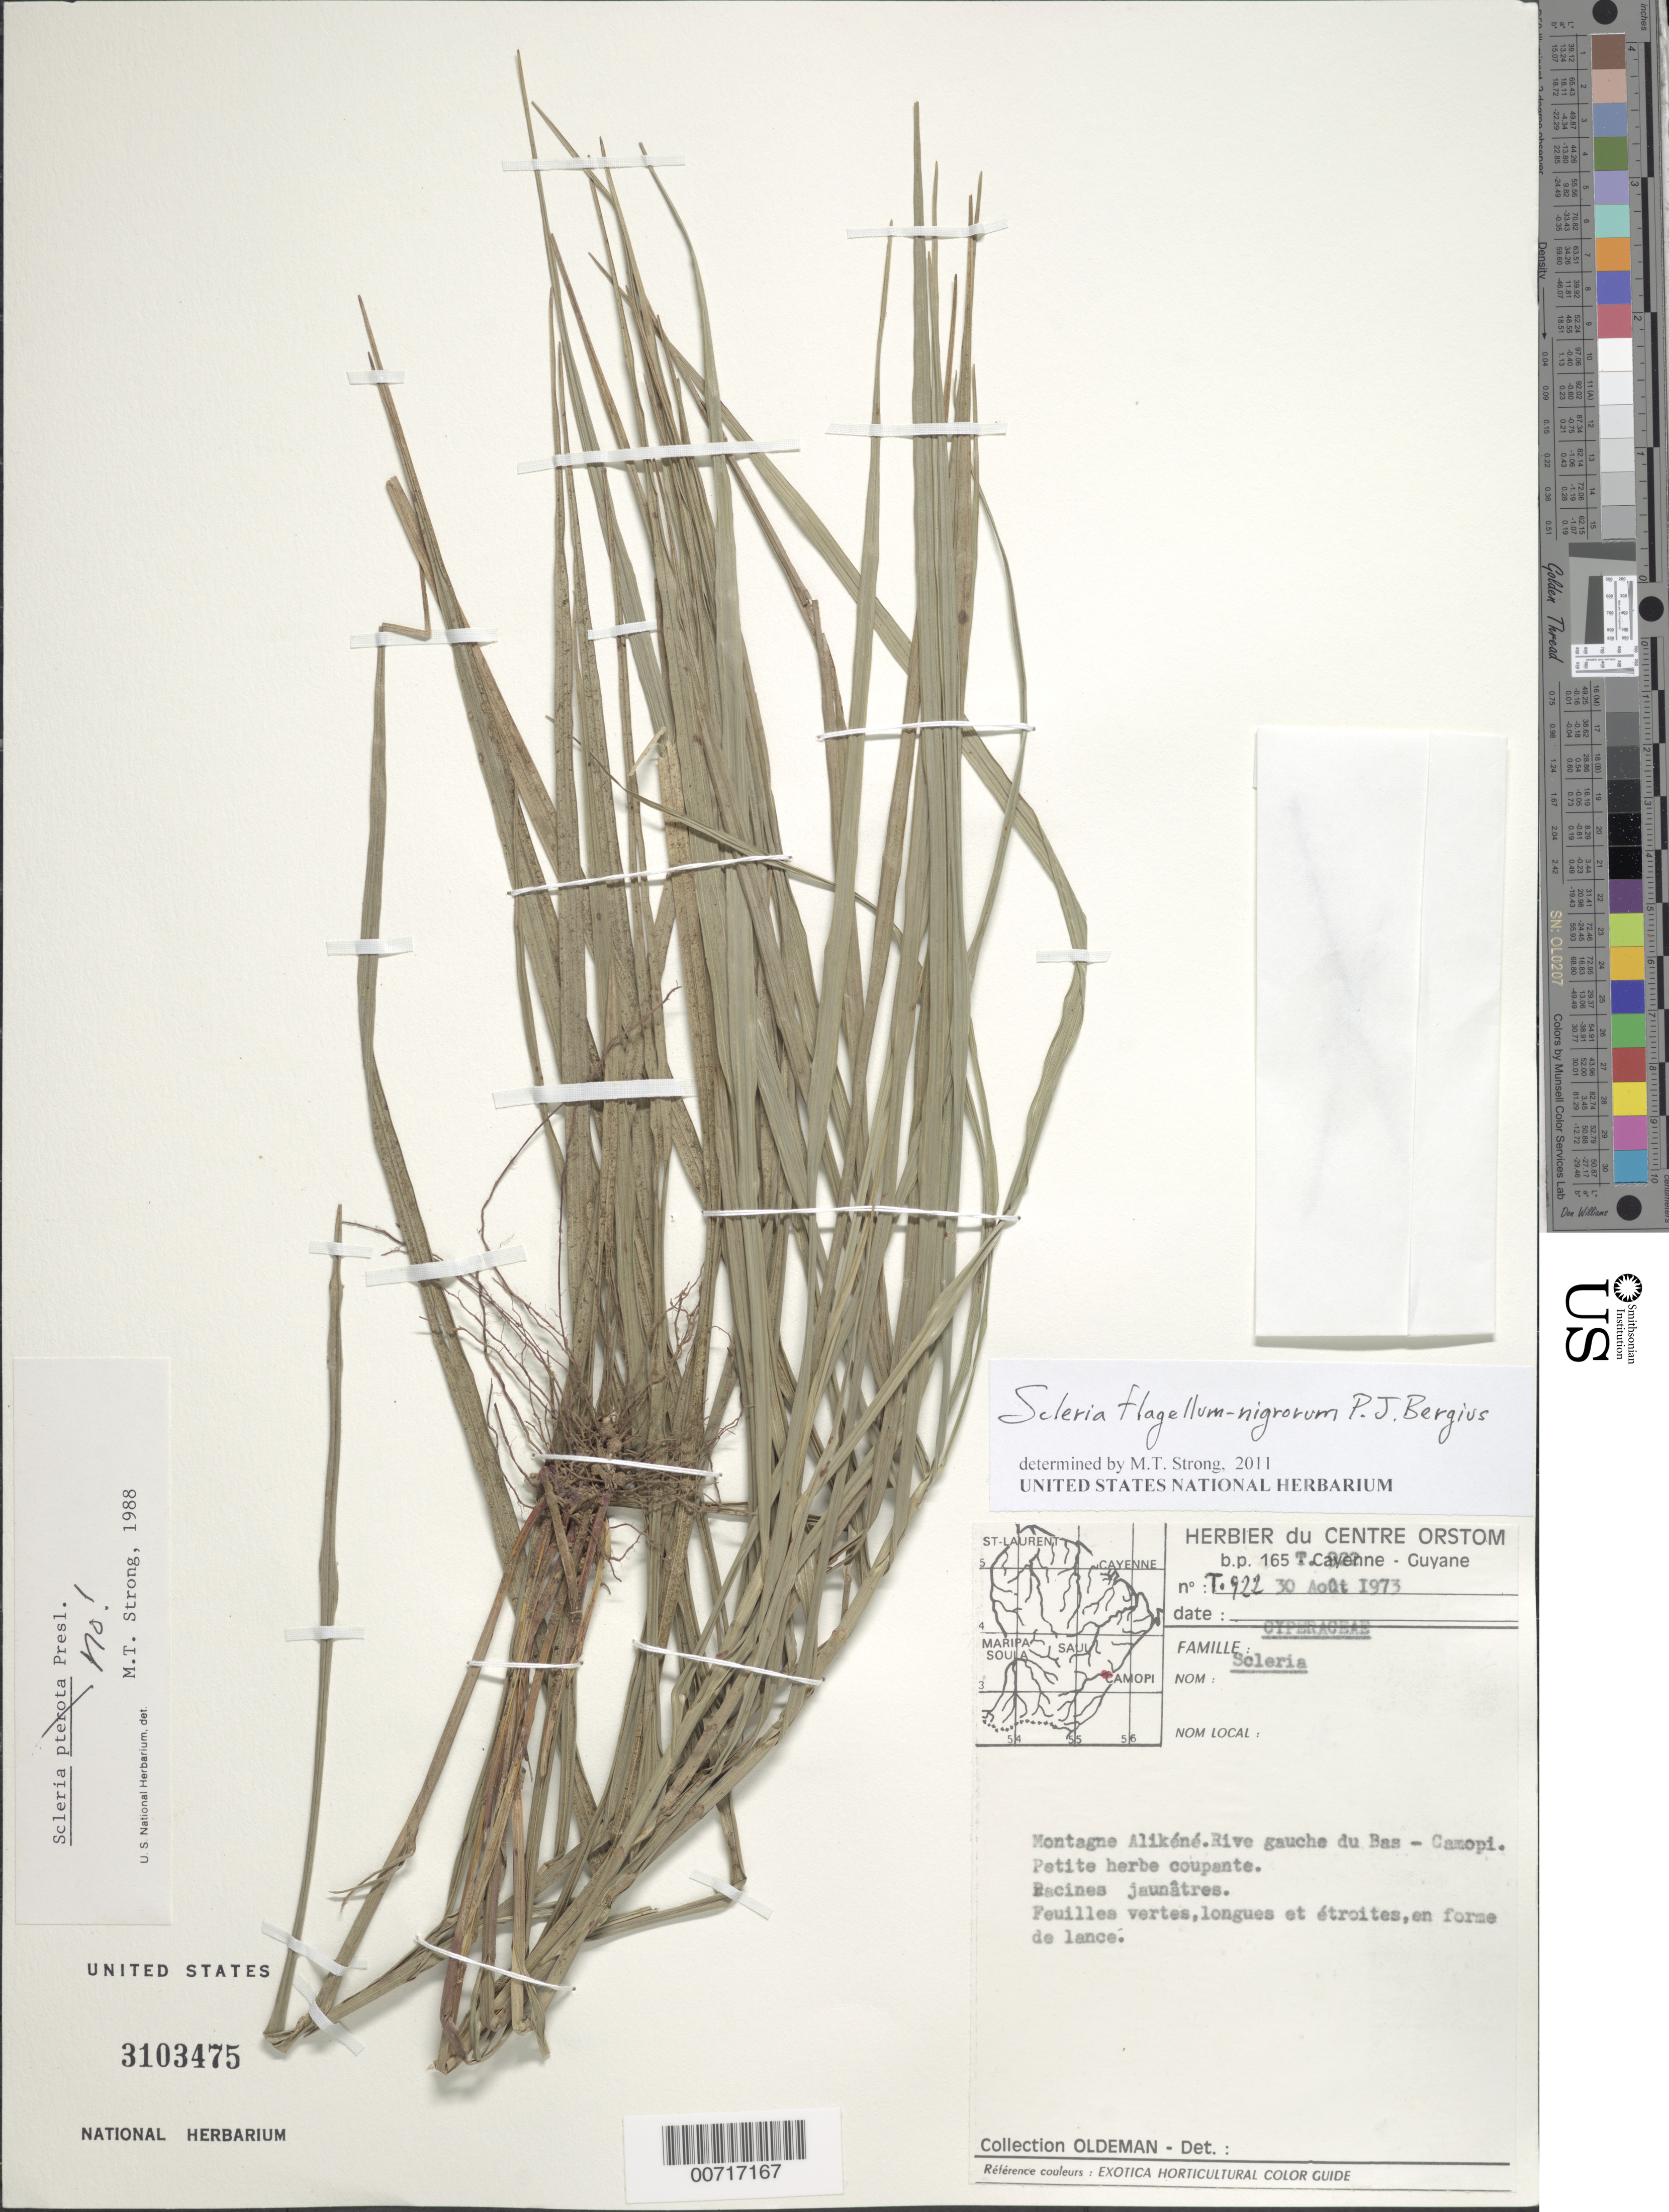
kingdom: Plantae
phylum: Tracheophyta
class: Liliopsida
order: Poales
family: Cyperaceae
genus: Scleria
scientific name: Scleria flagellum-nigrorum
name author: P.J. Bergius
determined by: Strong, M. T., (US), Smithsonian Institution - National Museum of Natural History (UNITED STATES)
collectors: R. Oldeman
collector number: T 922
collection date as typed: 30-Aug-73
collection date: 1973-08-30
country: French Guiana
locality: Montagne Alikéné, Rive gauche du Bas-Camopi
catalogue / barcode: US 3103475